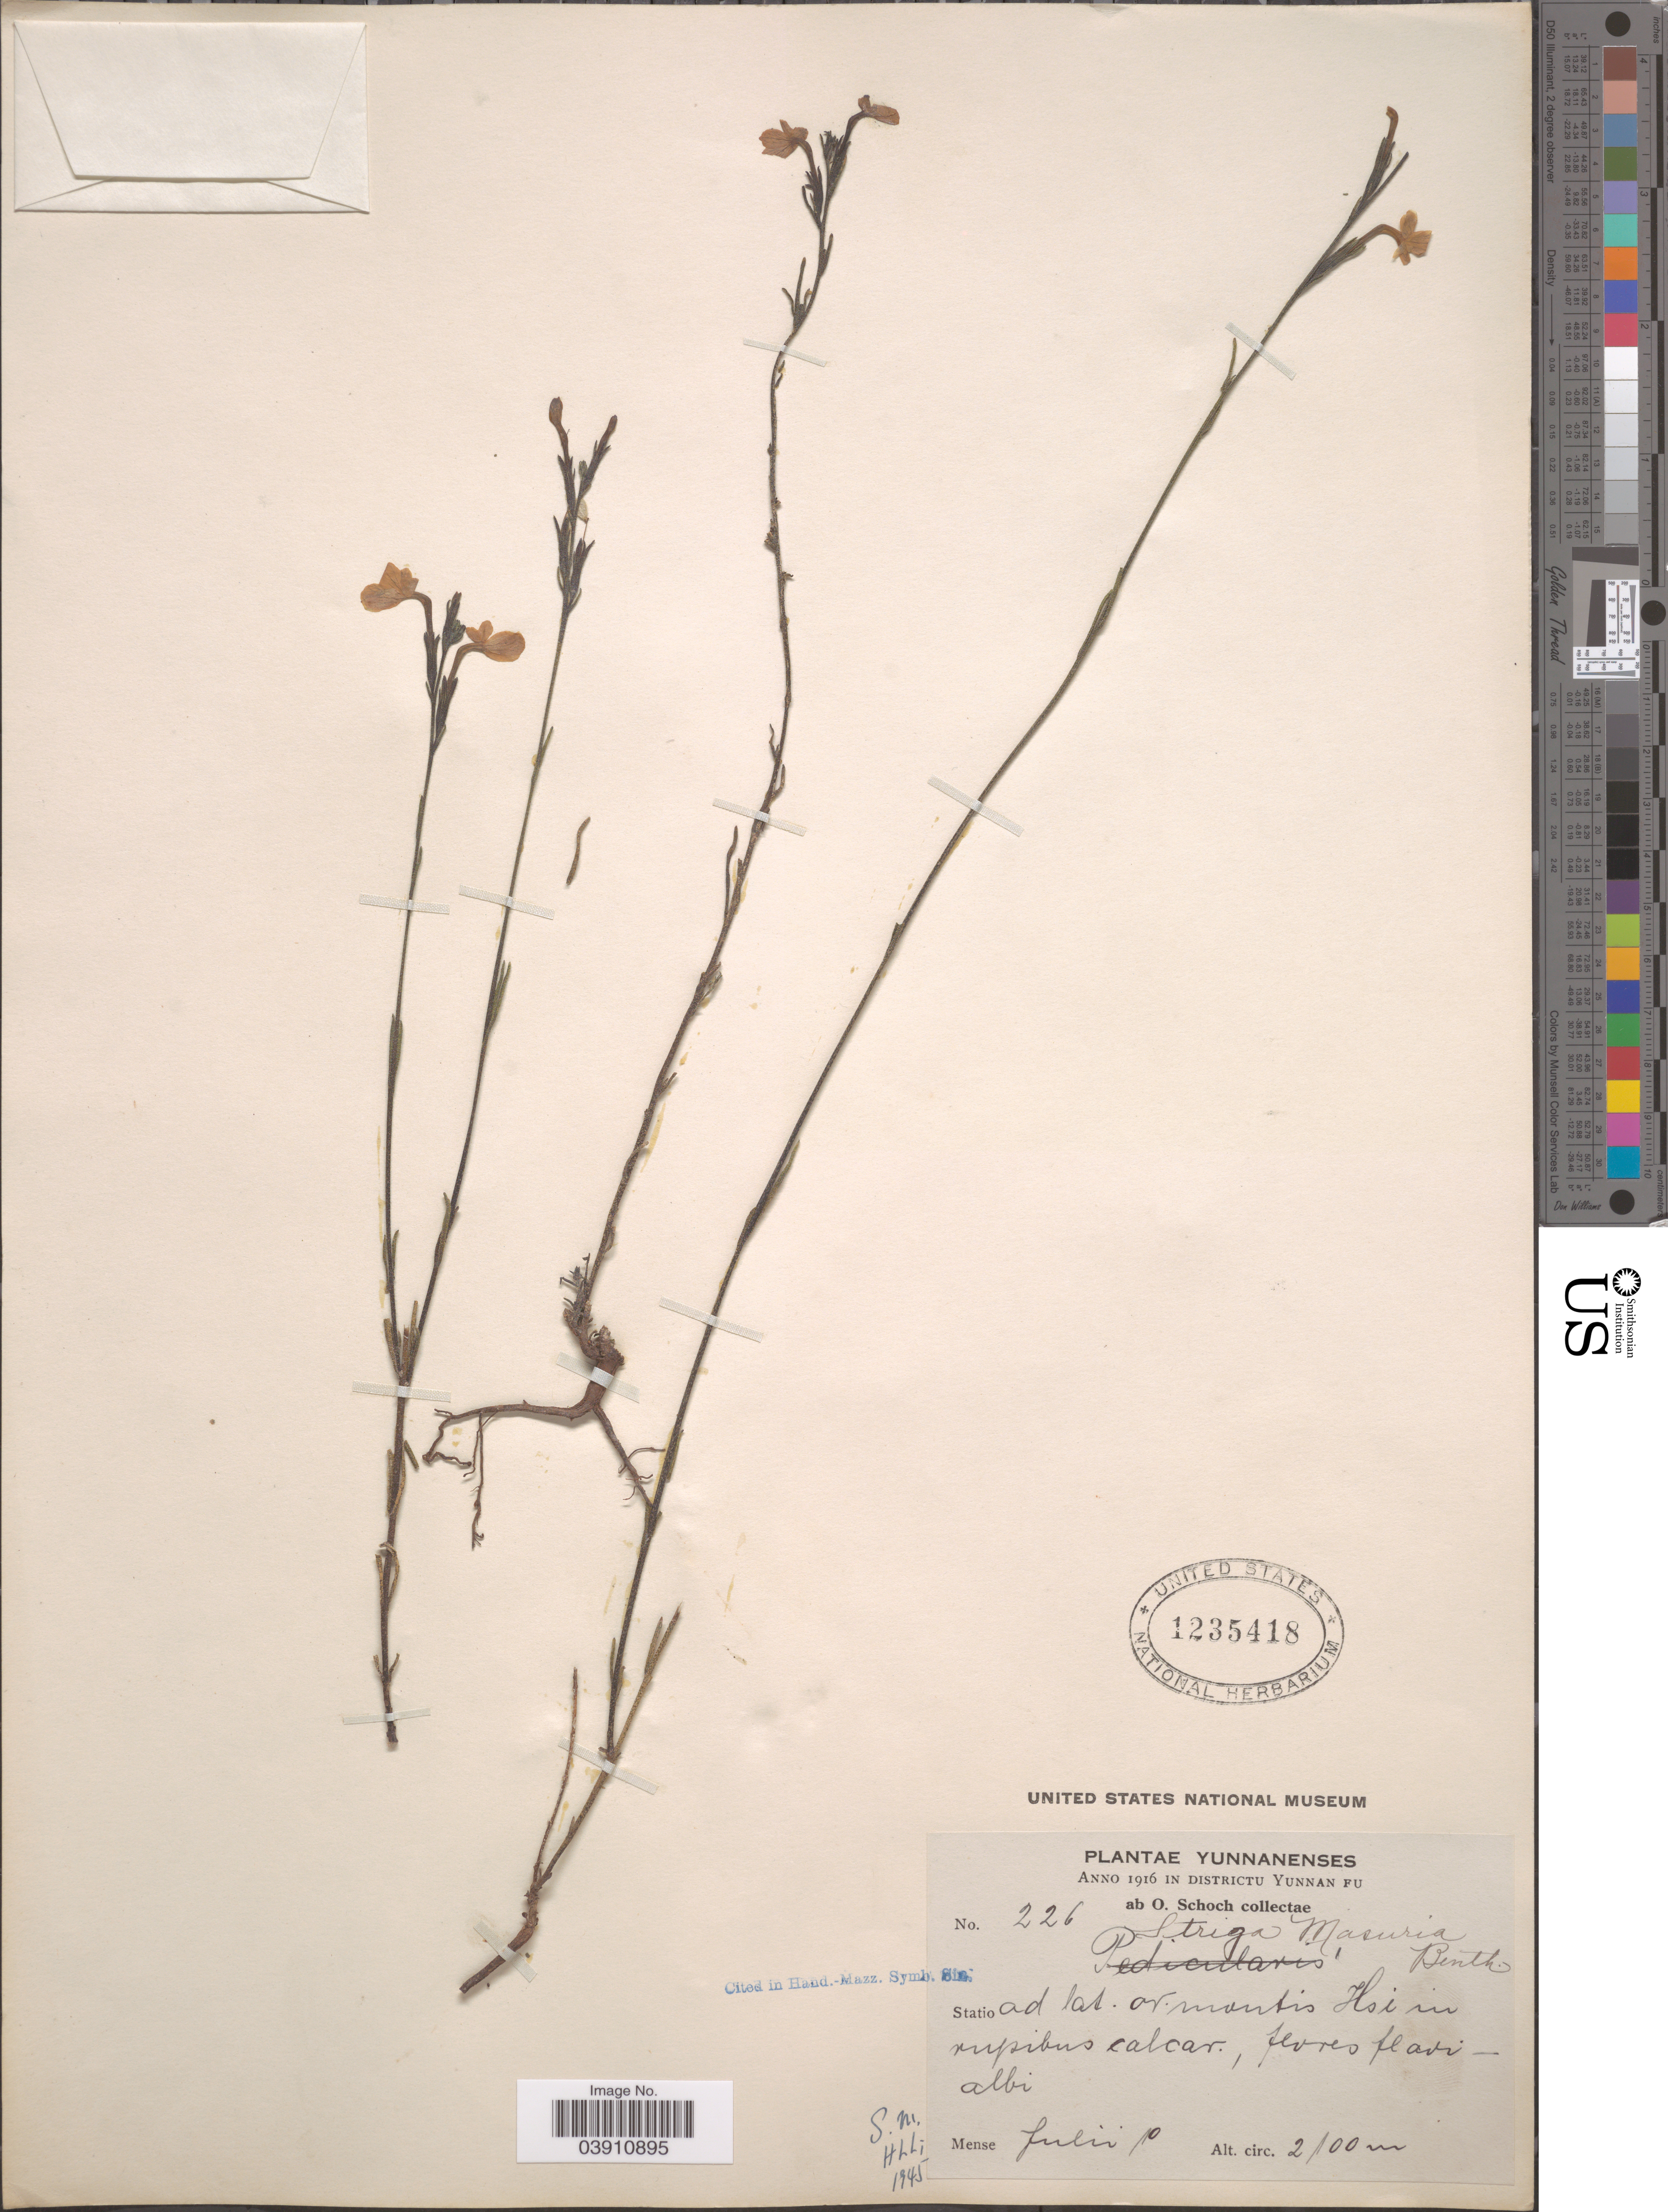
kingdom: Plantae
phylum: Tracheophyta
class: Magnoliopsida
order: Lamiales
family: Orobanchaceae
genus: Striga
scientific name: Striga masuria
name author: (Buch.-Ham. ex Benth.) Benth.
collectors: O. Schoch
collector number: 226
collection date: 1916-07-10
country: China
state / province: Yunnan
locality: In districtu Yunnan Fu. Statio ad lat. or. montis Hsi in rupibus calcar., fevres favli-albi. [interpreted]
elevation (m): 2100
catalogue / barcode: US 1235418